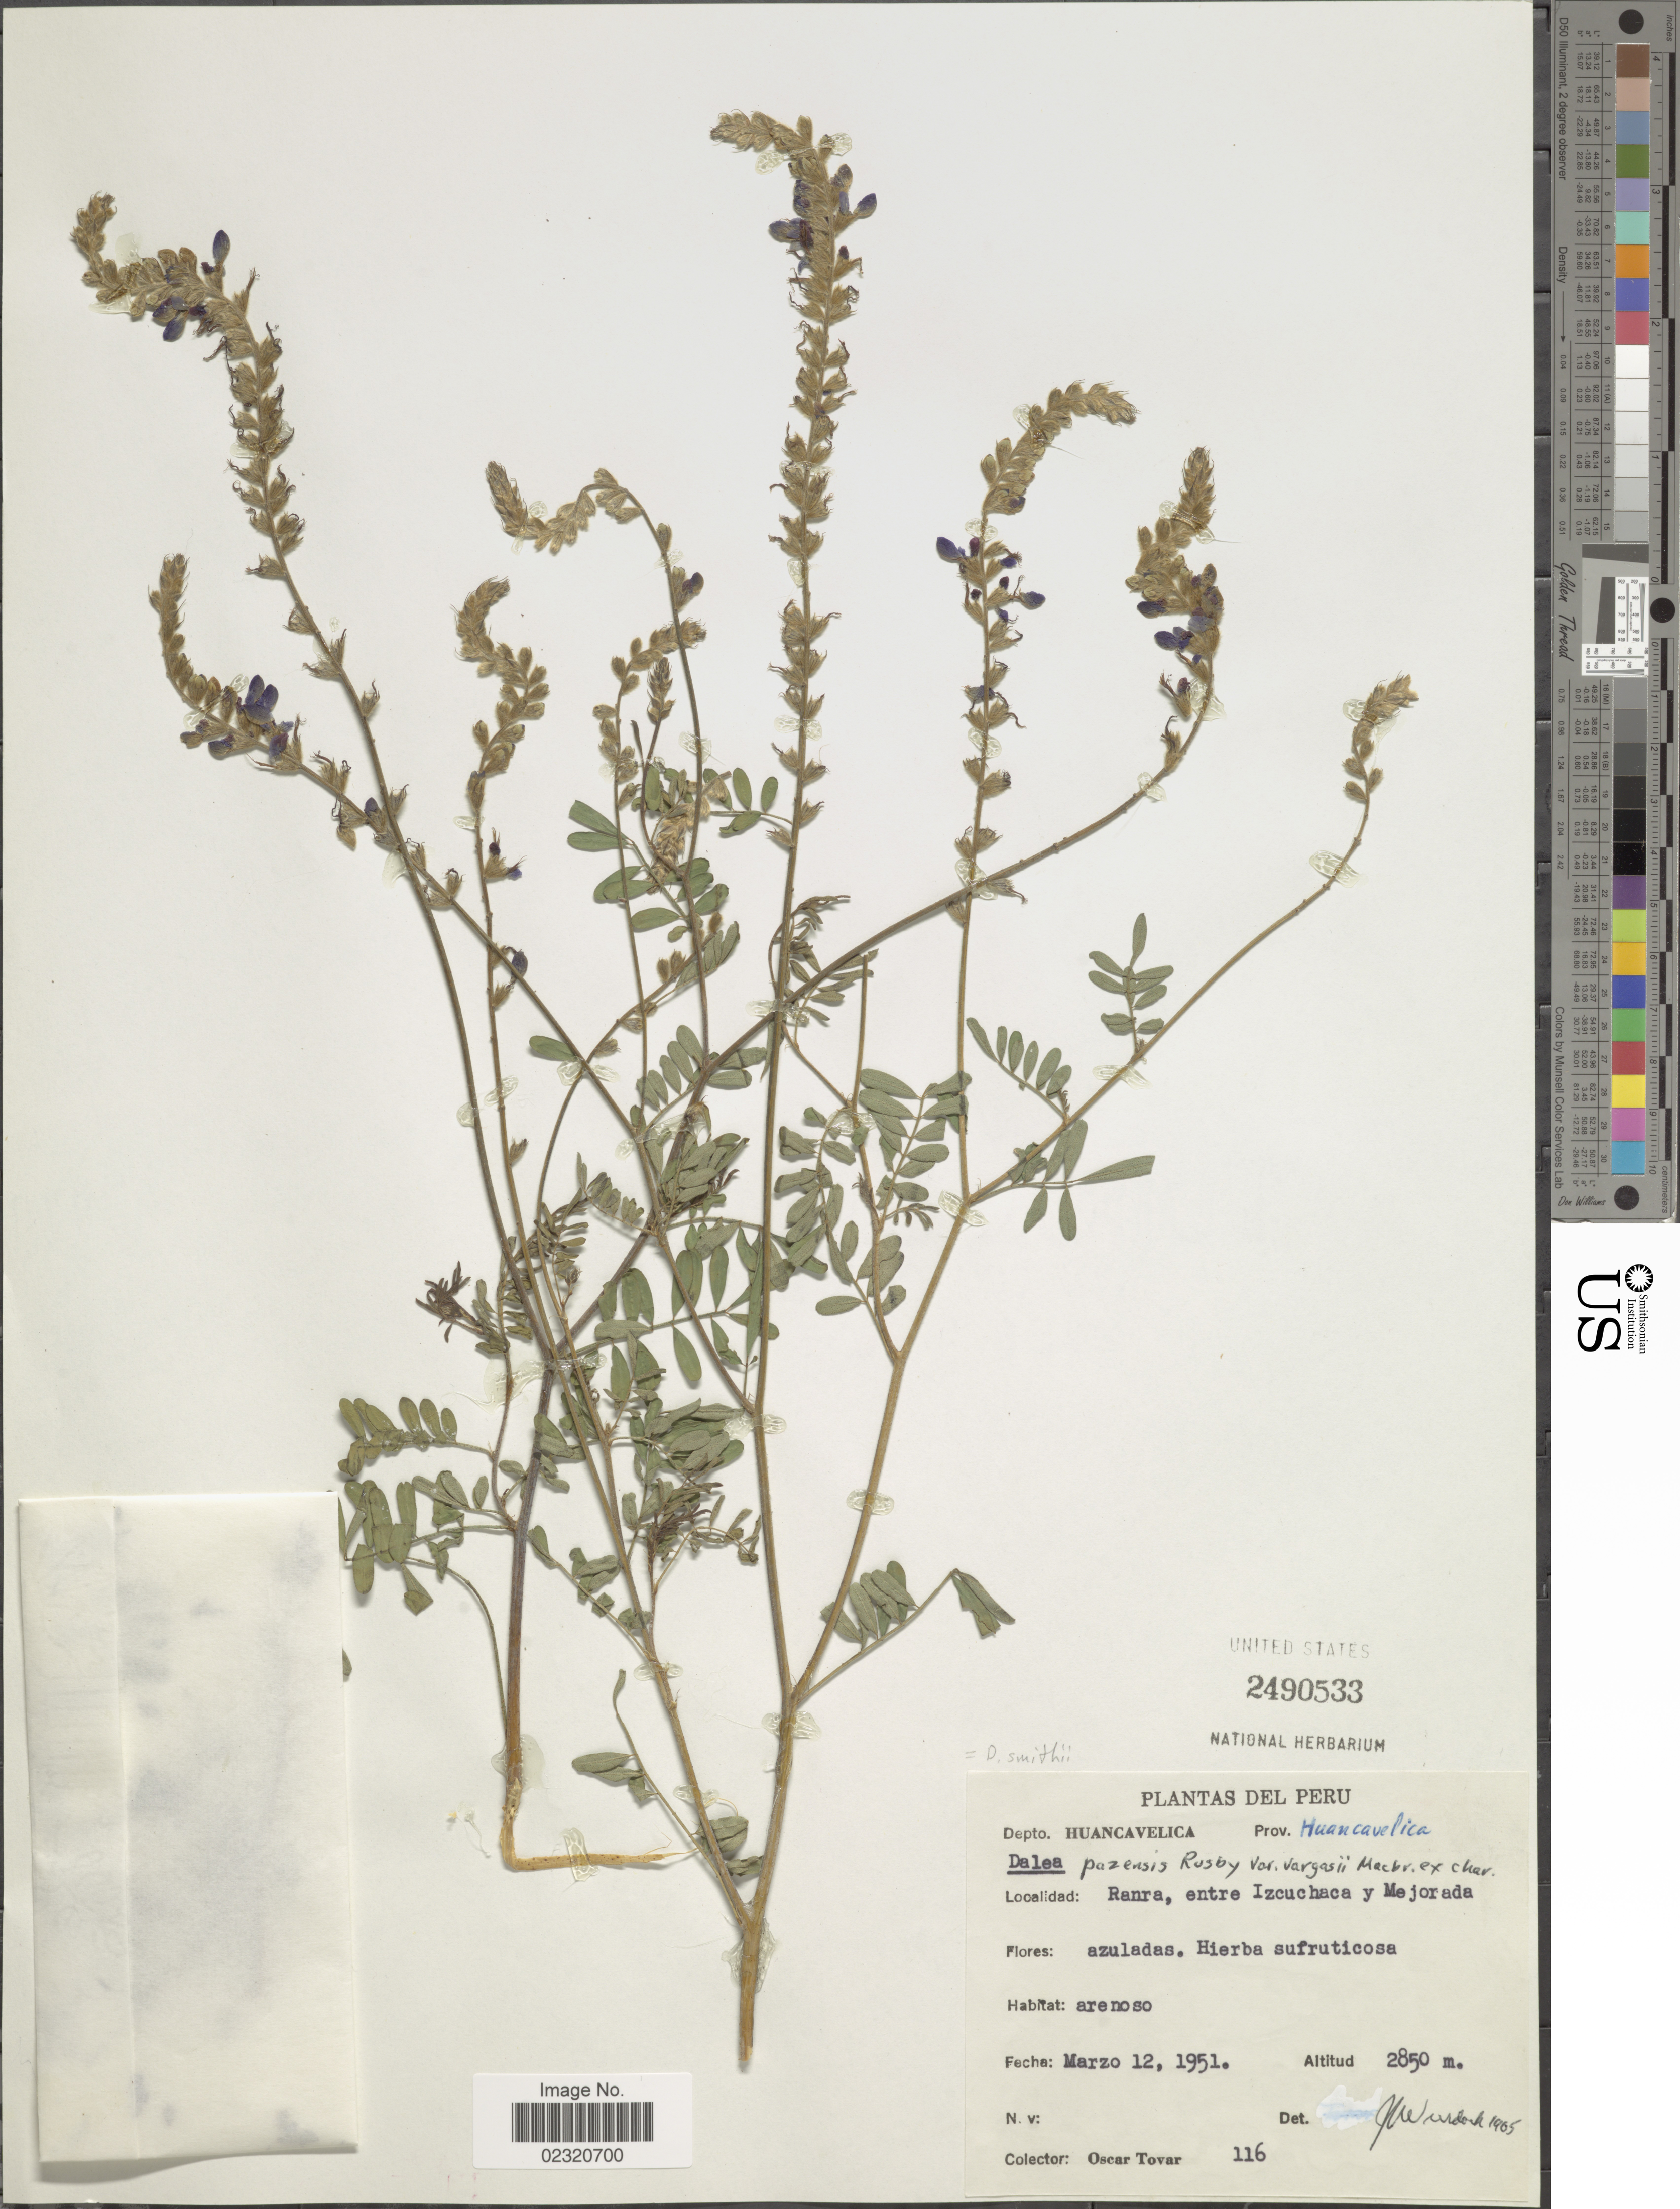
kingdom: Plantae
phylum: Tracheophyta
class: Magnoliopsida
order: Fabales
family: Fabaceae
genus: Dalea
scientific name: Dalea smithii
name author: (J.F. Macbr.) J.F. Macbr.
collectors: Ó. Tovar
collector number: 116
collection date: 1951-03-12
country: Peru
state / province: Huancavelica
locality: Prov. Huancavelica, Ranra, entre Izuchaca y Mejorada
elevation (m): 2850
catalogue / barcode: US 2490533